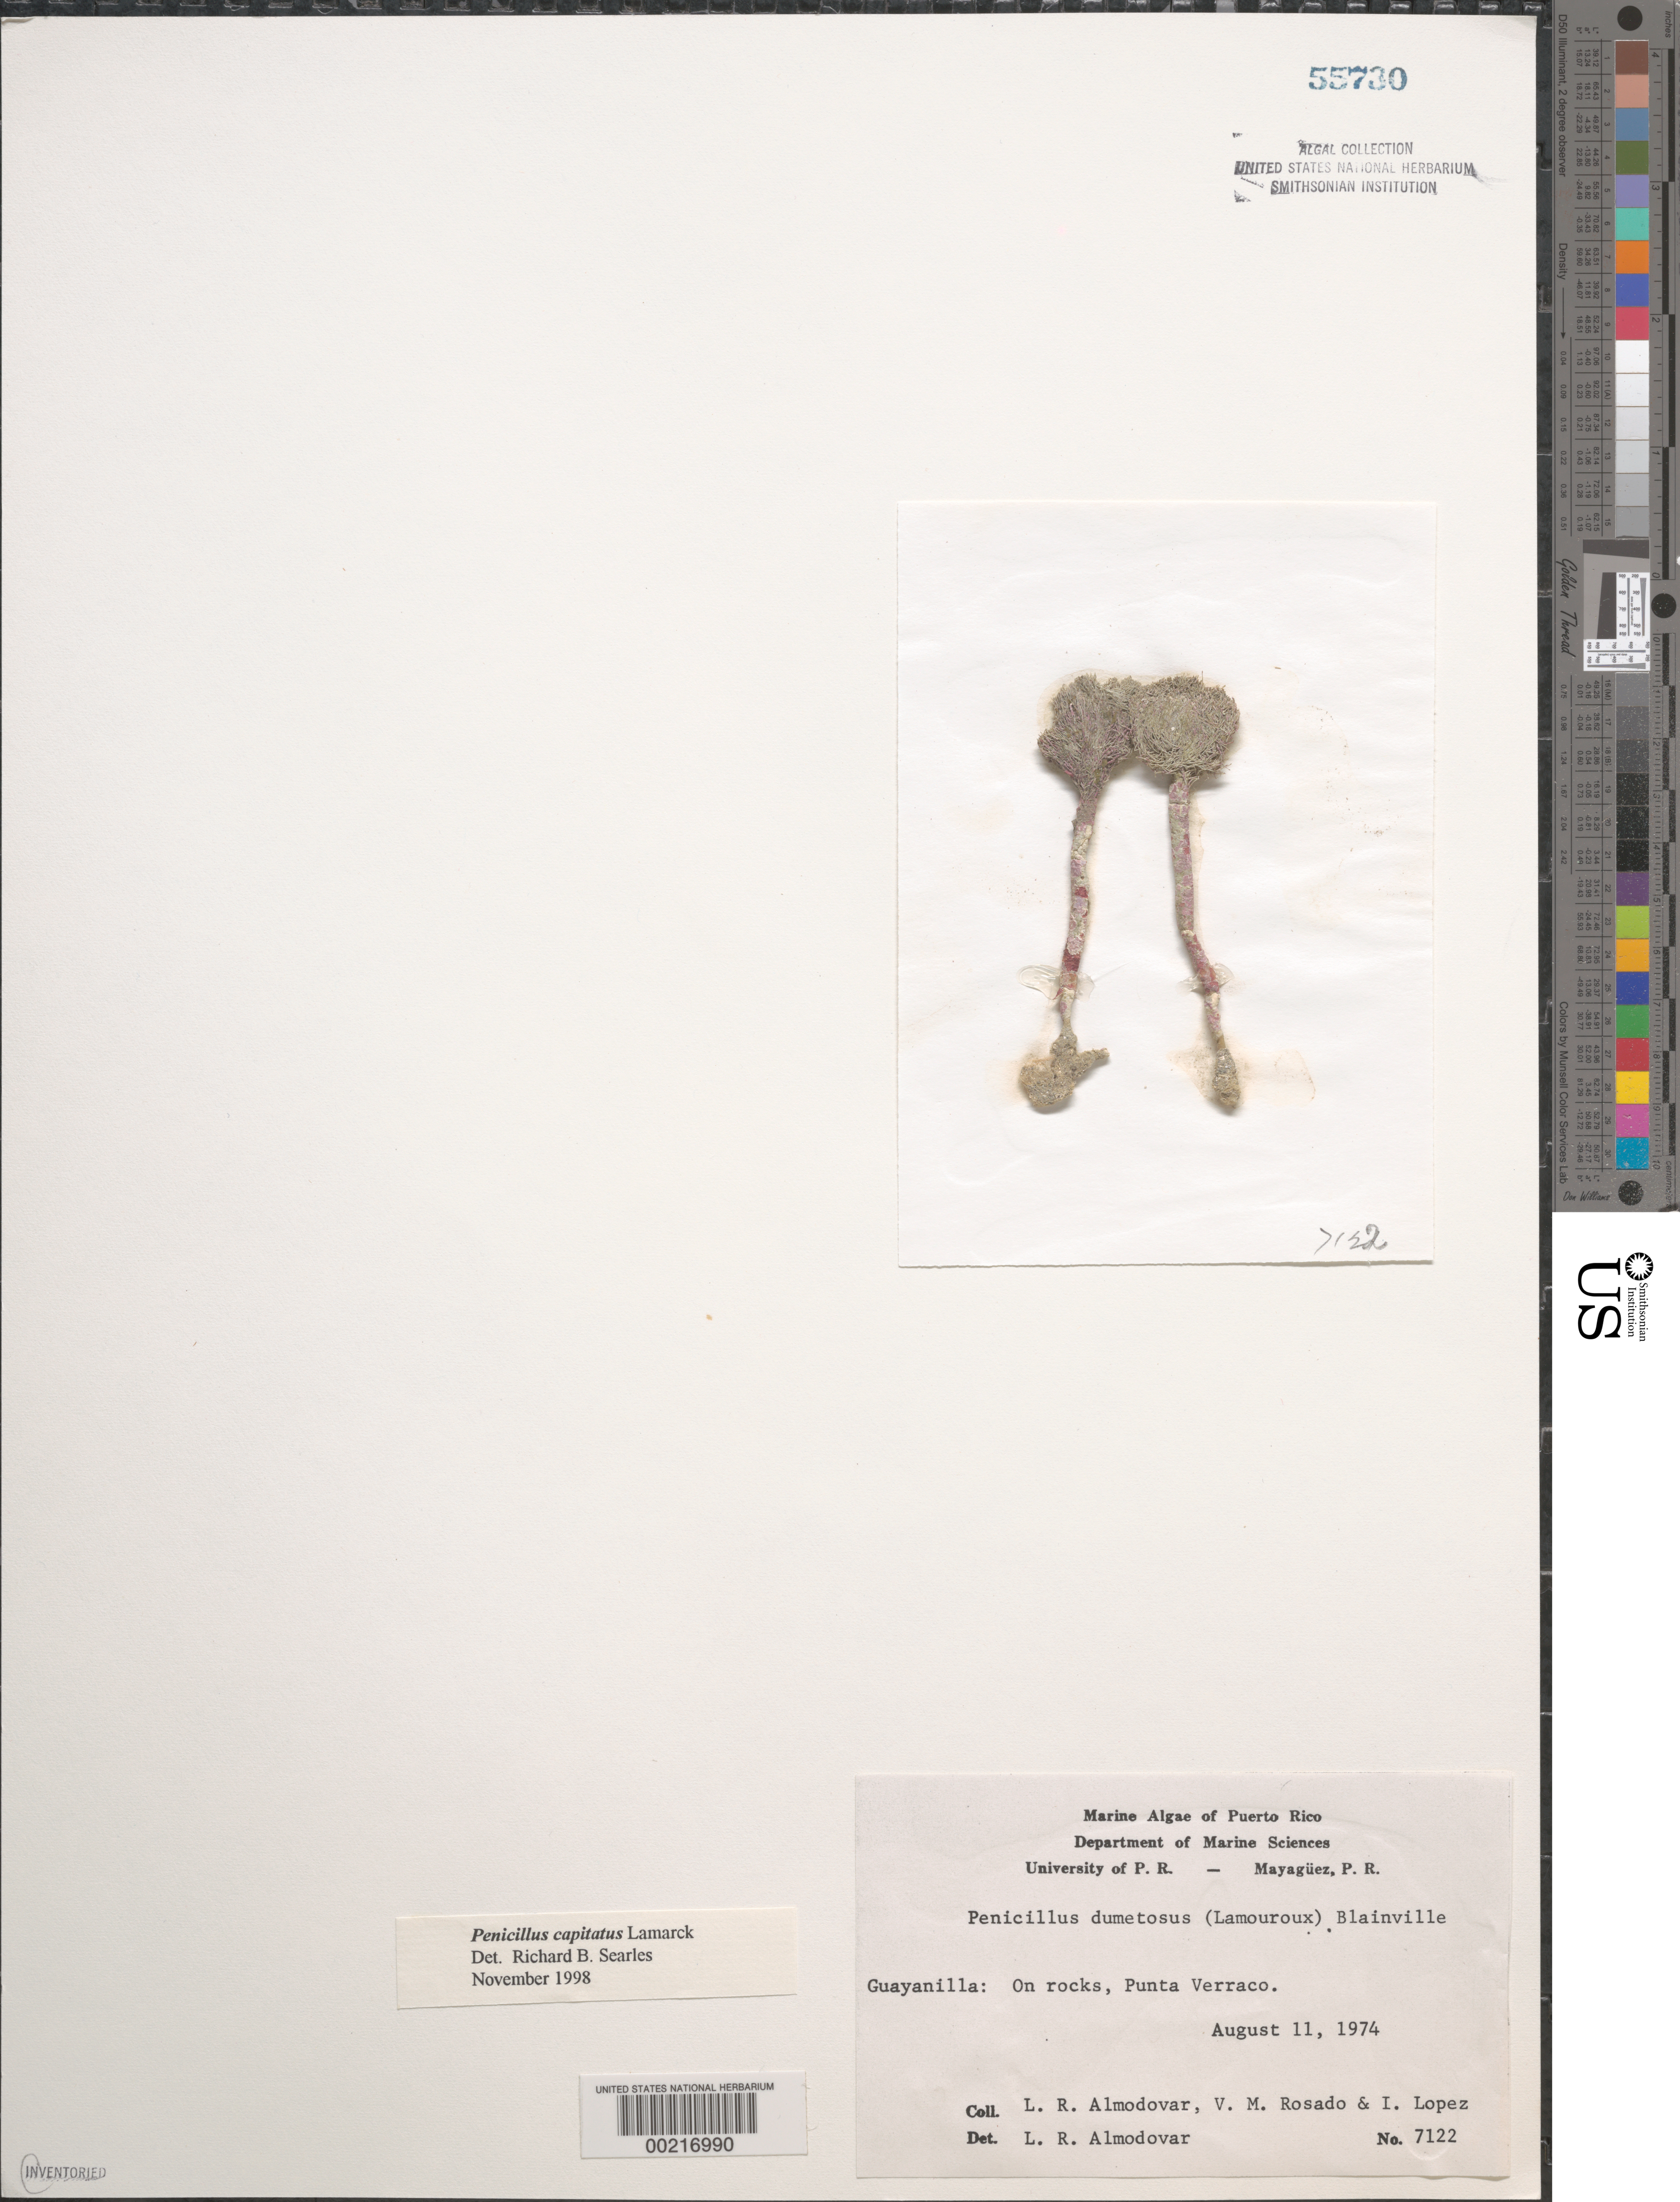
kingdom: Plantae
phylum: Chlorophyta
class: Ulvophyceae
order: Bryopsidales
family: Udoteaceae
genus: Penicillus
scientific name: Penicillus capitatus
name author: Lam.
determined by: Searles, R. B.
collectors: L. Almodovar, V. Rosado & I. Lopéz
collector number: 7122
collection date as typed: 11 Aug 1974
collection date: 1974-08-11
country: Puerto Rico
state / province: Guayanilla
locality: Punta verraco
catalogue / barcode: US 55730